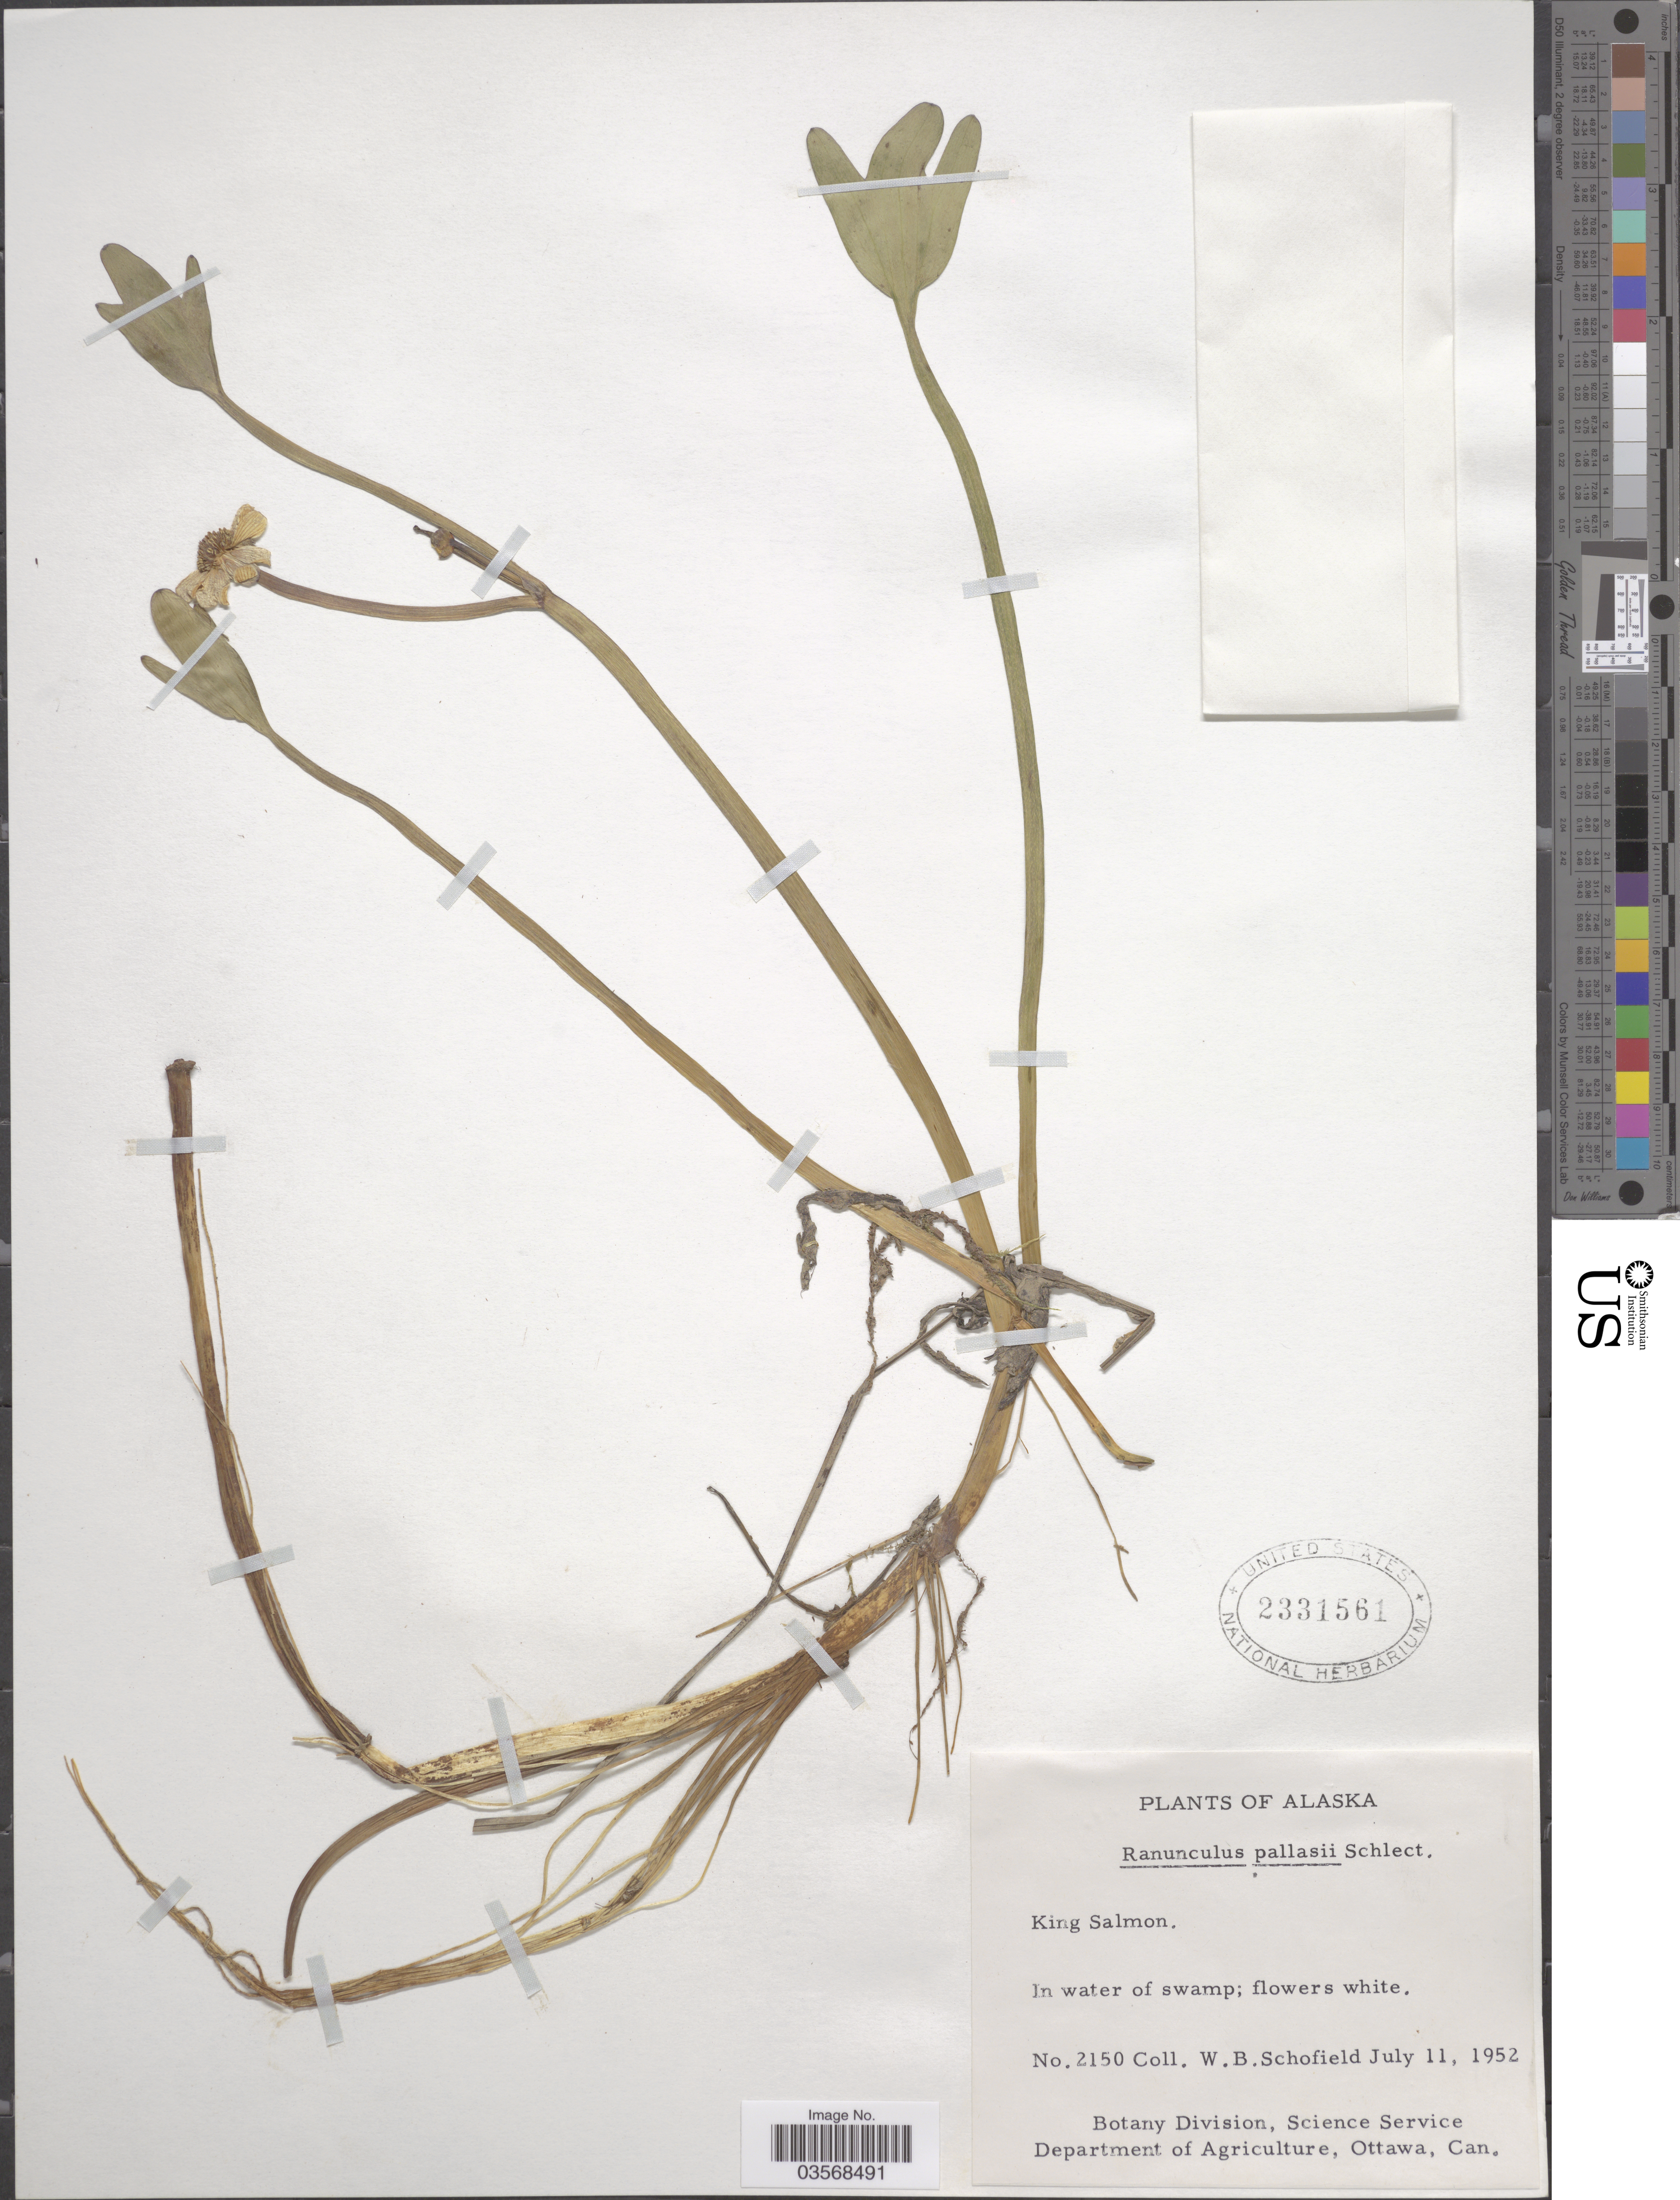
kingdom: Plantae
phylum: Tracheophyta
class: Magnoliopsida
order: Ranunculales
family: Ranunculaceae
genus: Ranunculus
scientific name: Ranunculus pallasii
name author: Schltdl.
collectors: W. Schofield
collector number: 2150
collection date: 1952-07-11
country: United States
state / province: Alaska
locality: King Salmon.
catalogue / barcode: US 2331561